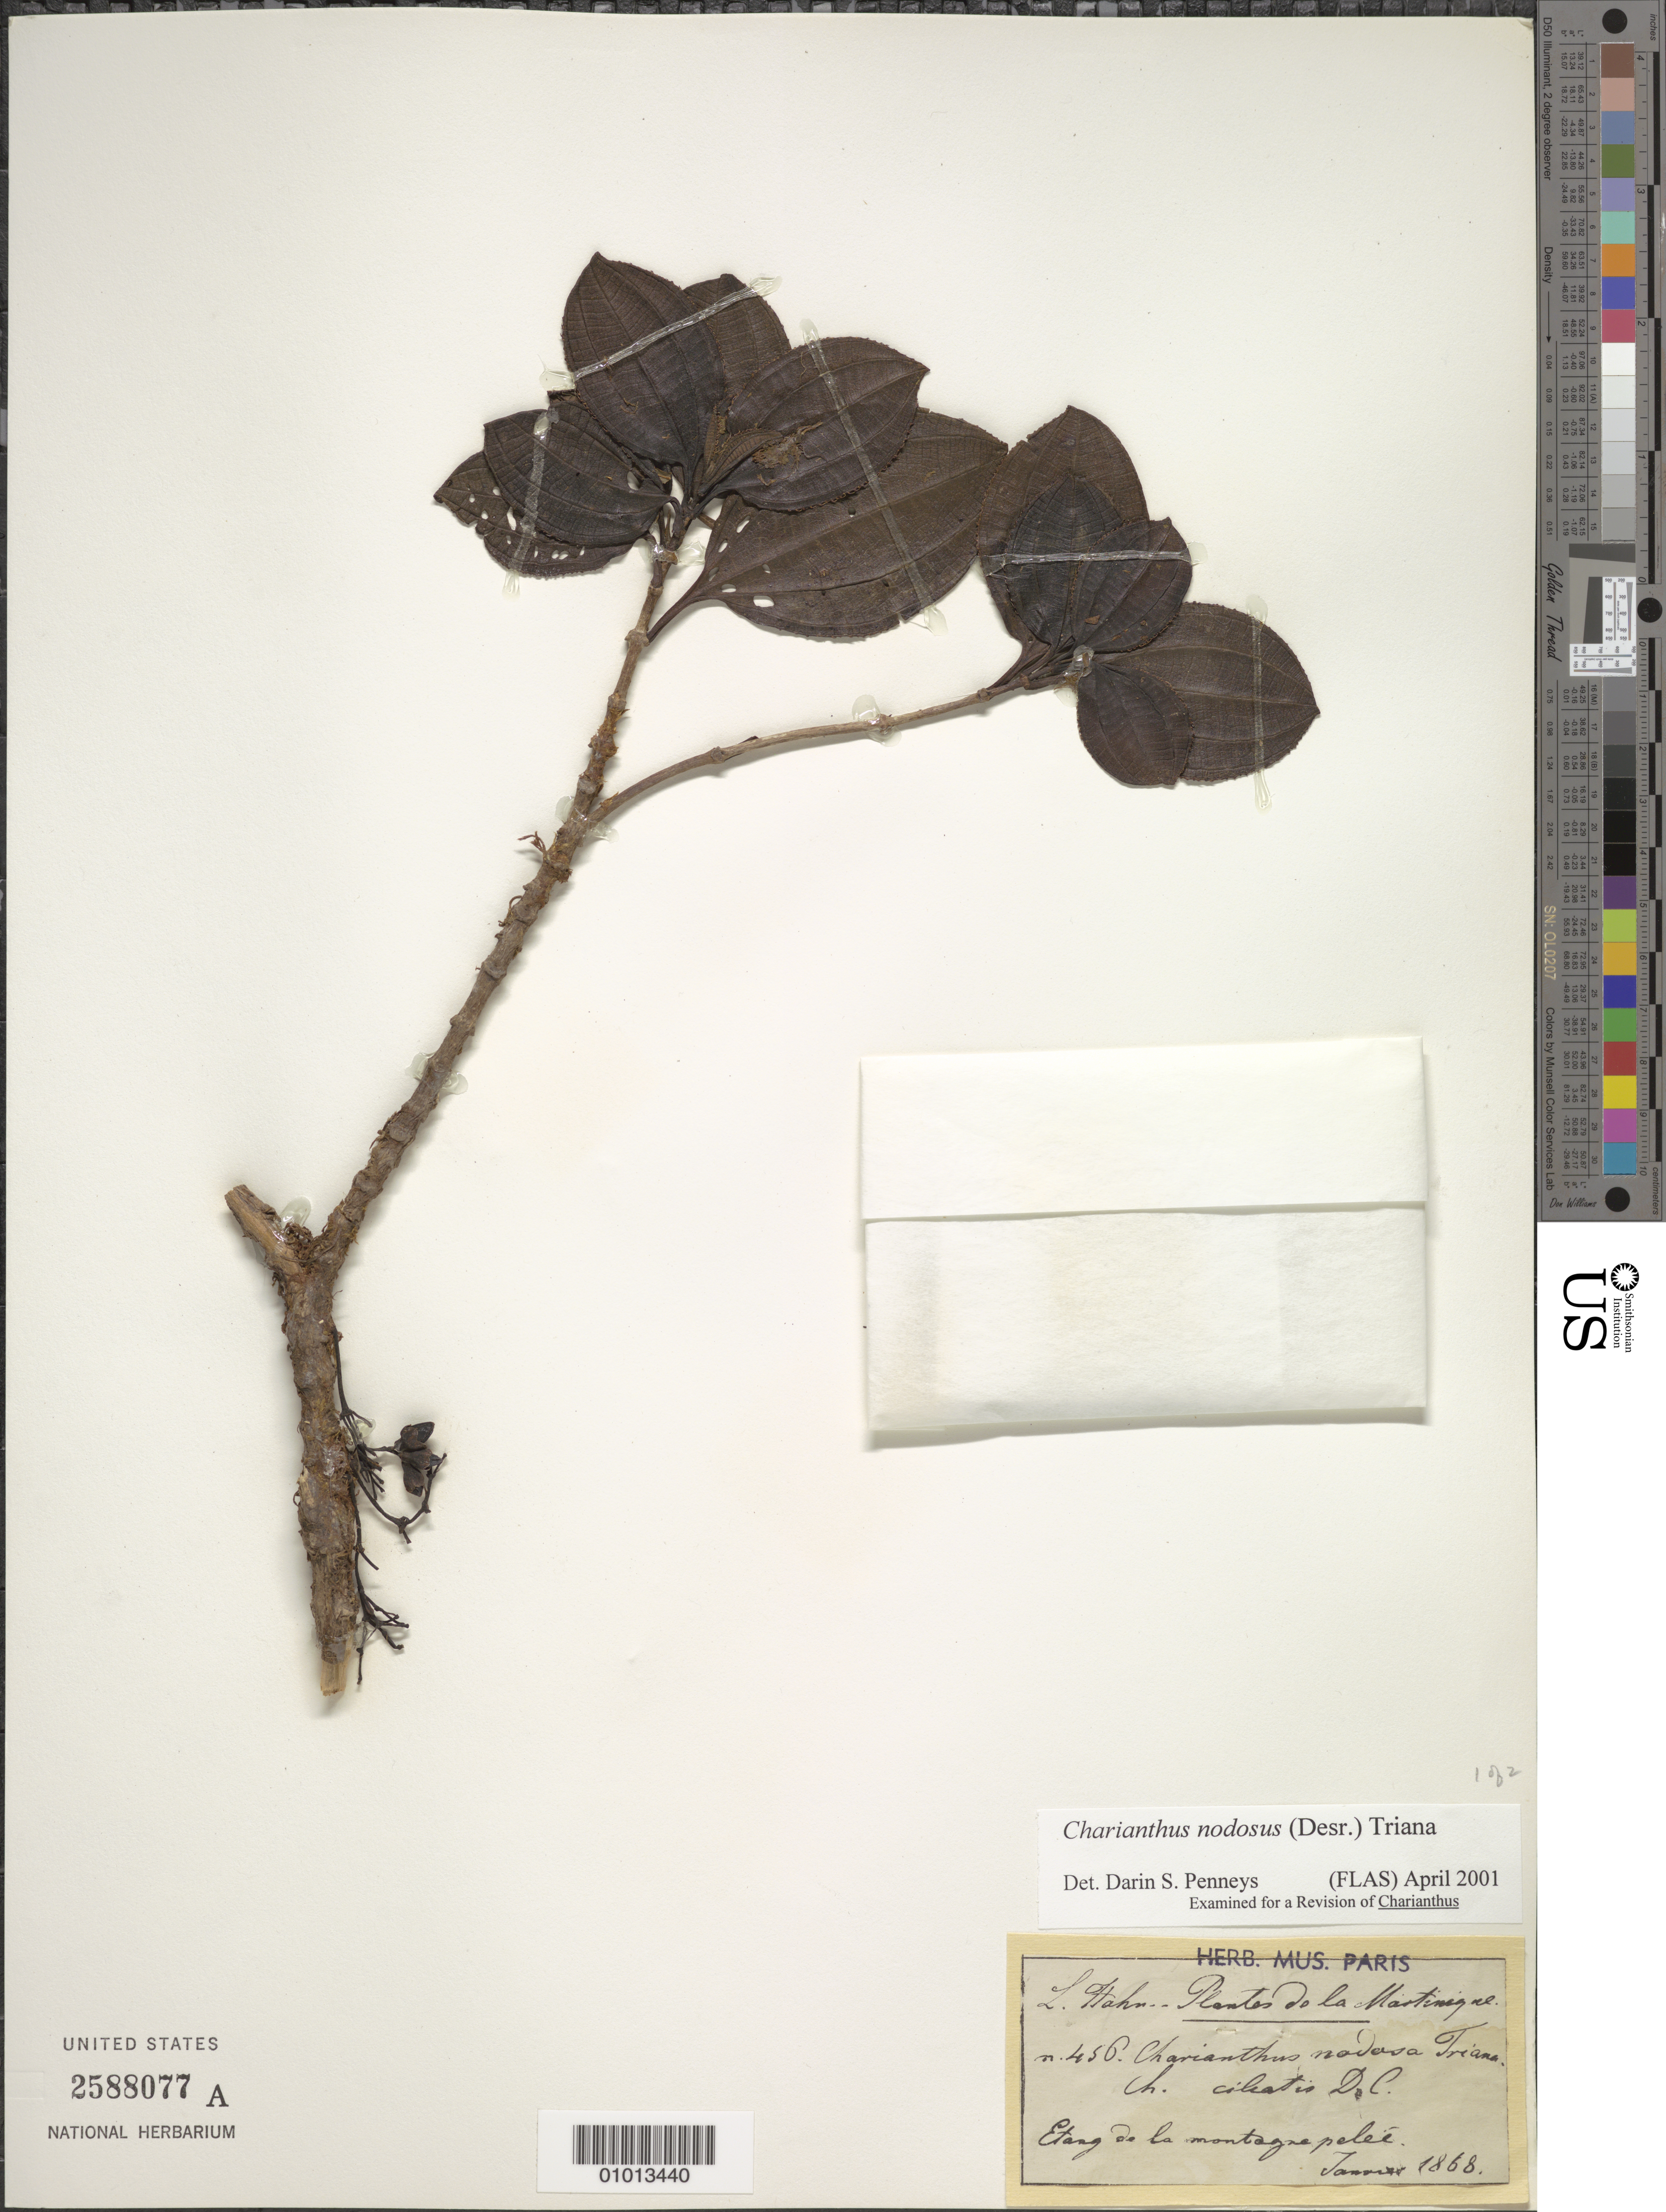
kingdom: Plantae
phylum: Tracheophyta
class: Magnoliopsida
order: Myrtales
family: Melastomataceae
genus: Charianthus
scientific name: Charianthus nodosus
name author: (Desr.) Triana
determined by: Penneys, D. S.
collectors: L. Hahn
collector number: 456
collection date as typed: Jan 1868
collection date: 1868-01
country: Martinique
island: Martinique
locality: Etang de la montagne Peleé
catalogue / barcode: US 2588077A